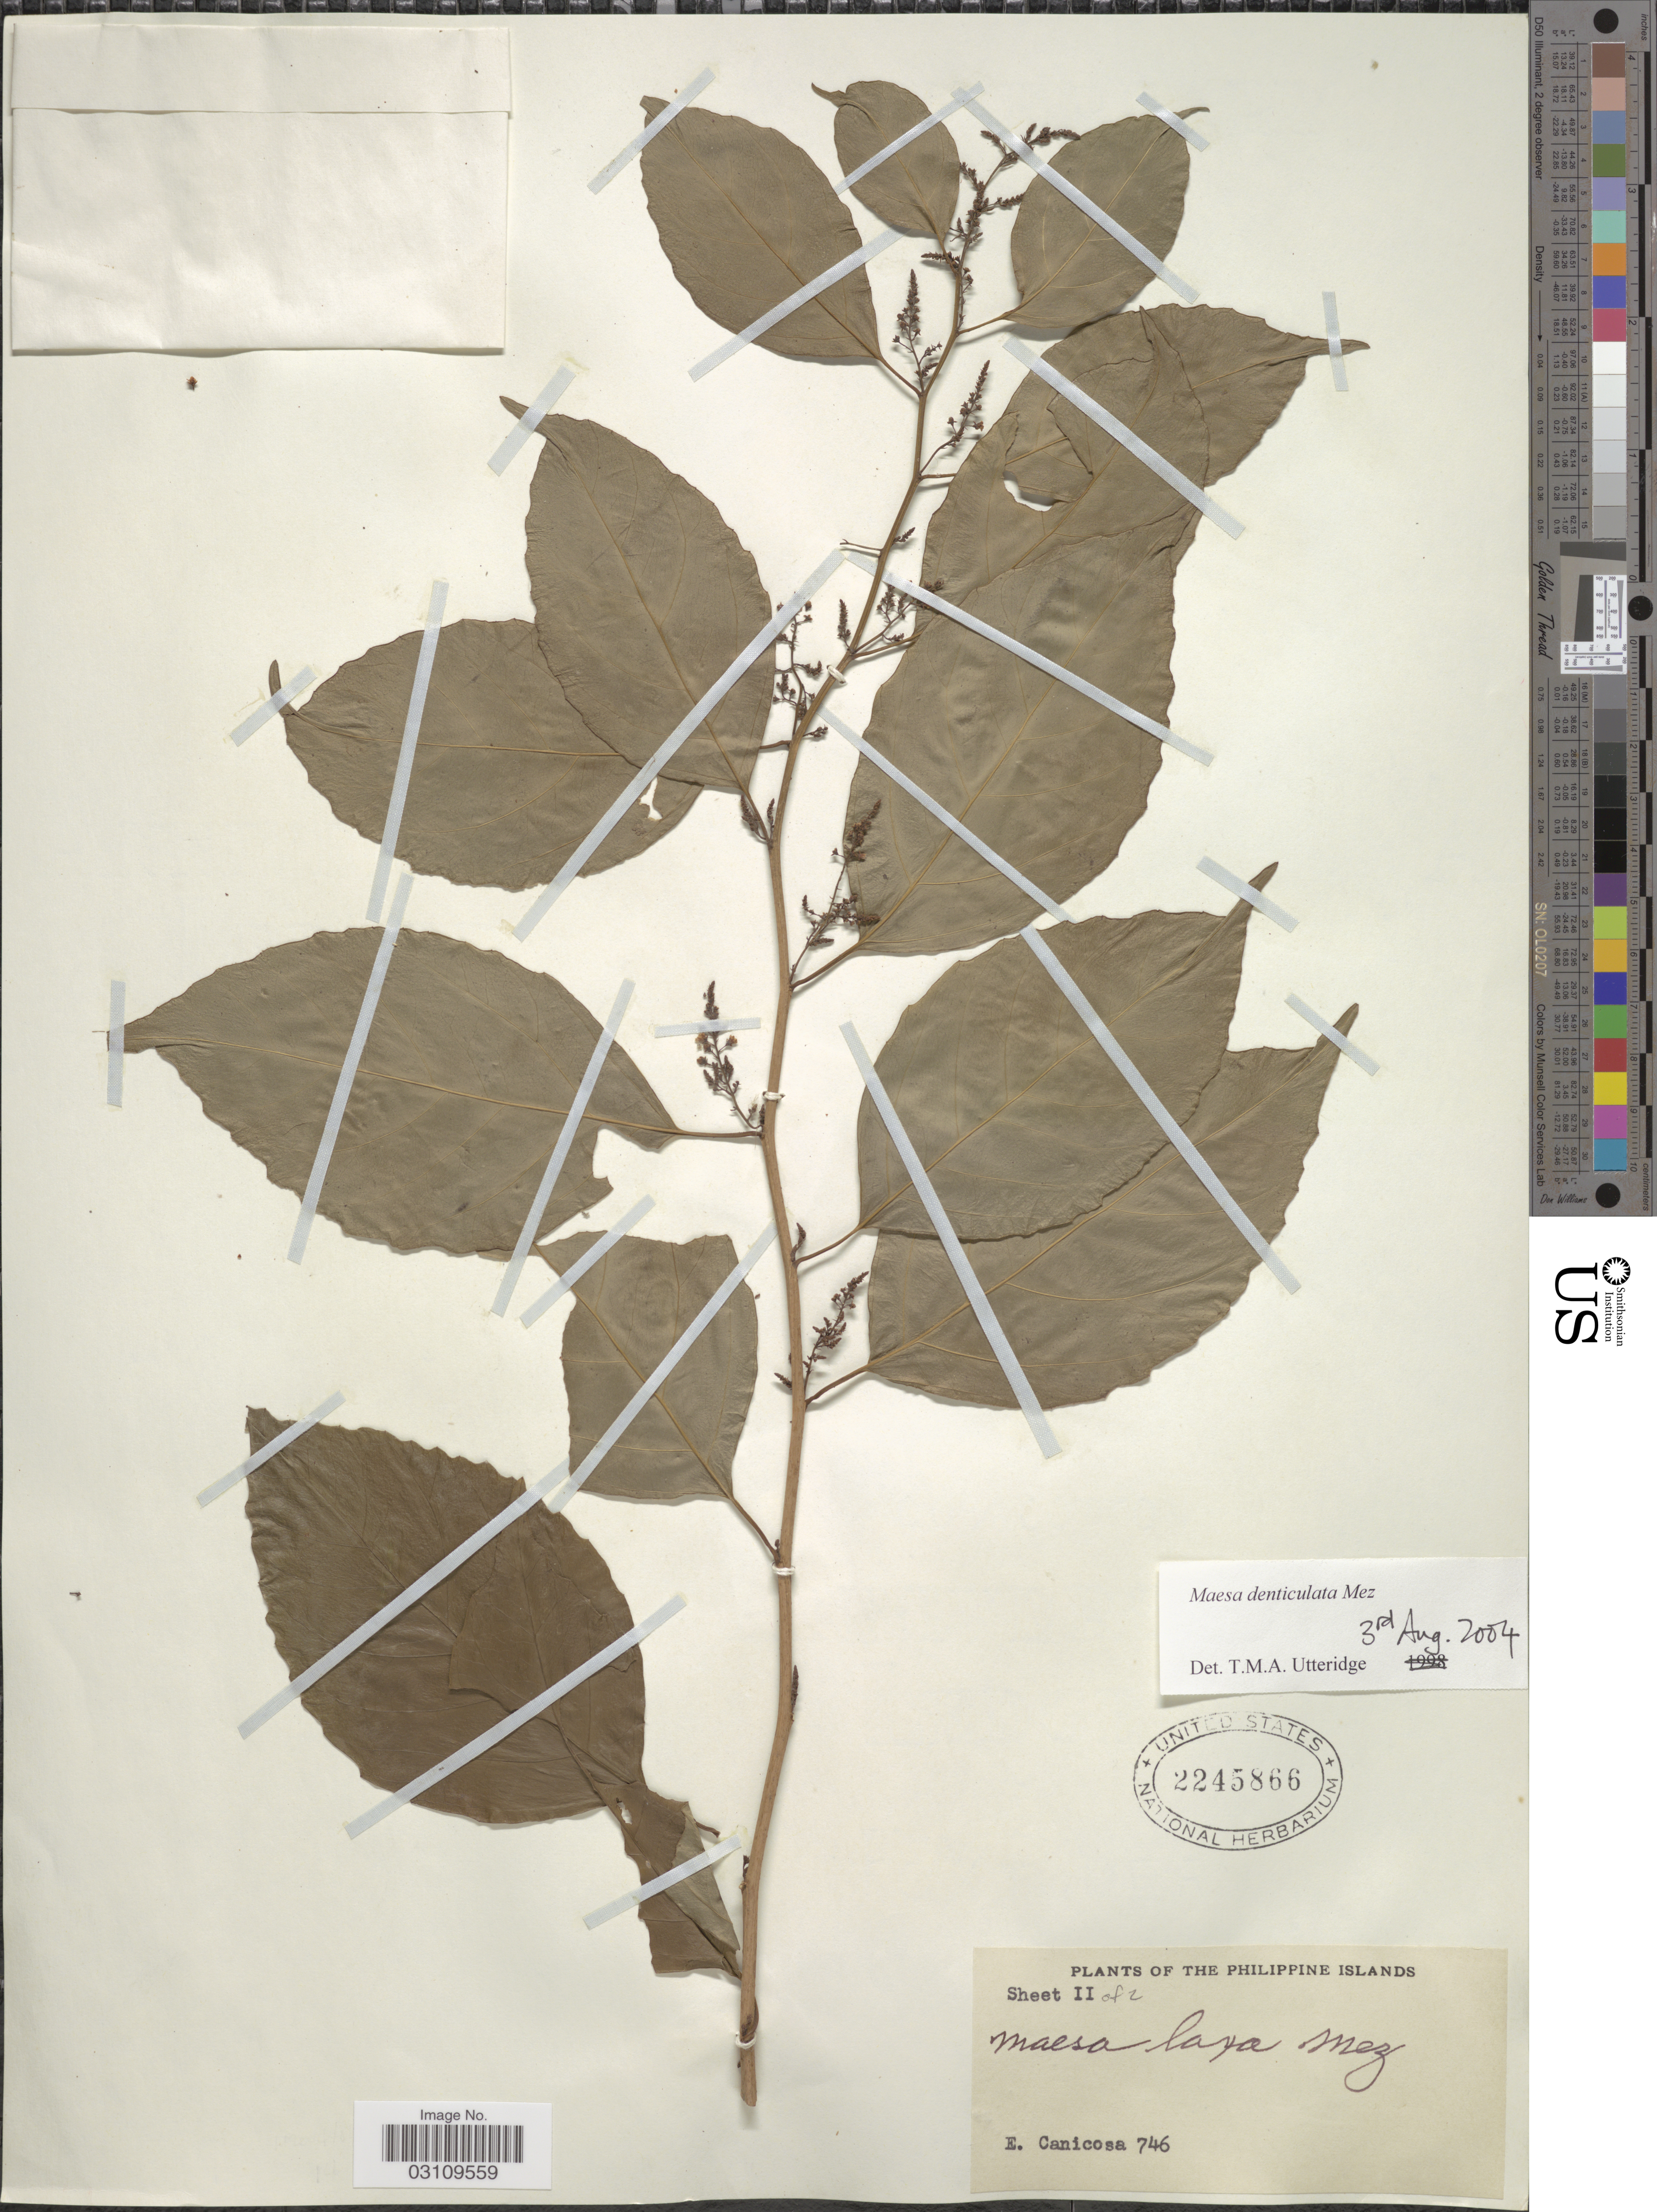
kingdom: Plantae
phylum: Tracheophyta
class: Magnoliopsida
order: Ericales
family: Primulaceae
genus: Maesa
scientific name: Maesa denticulata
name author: Mez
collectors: E. Canicosa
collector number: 746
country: Philippines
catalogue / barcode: US 2245866